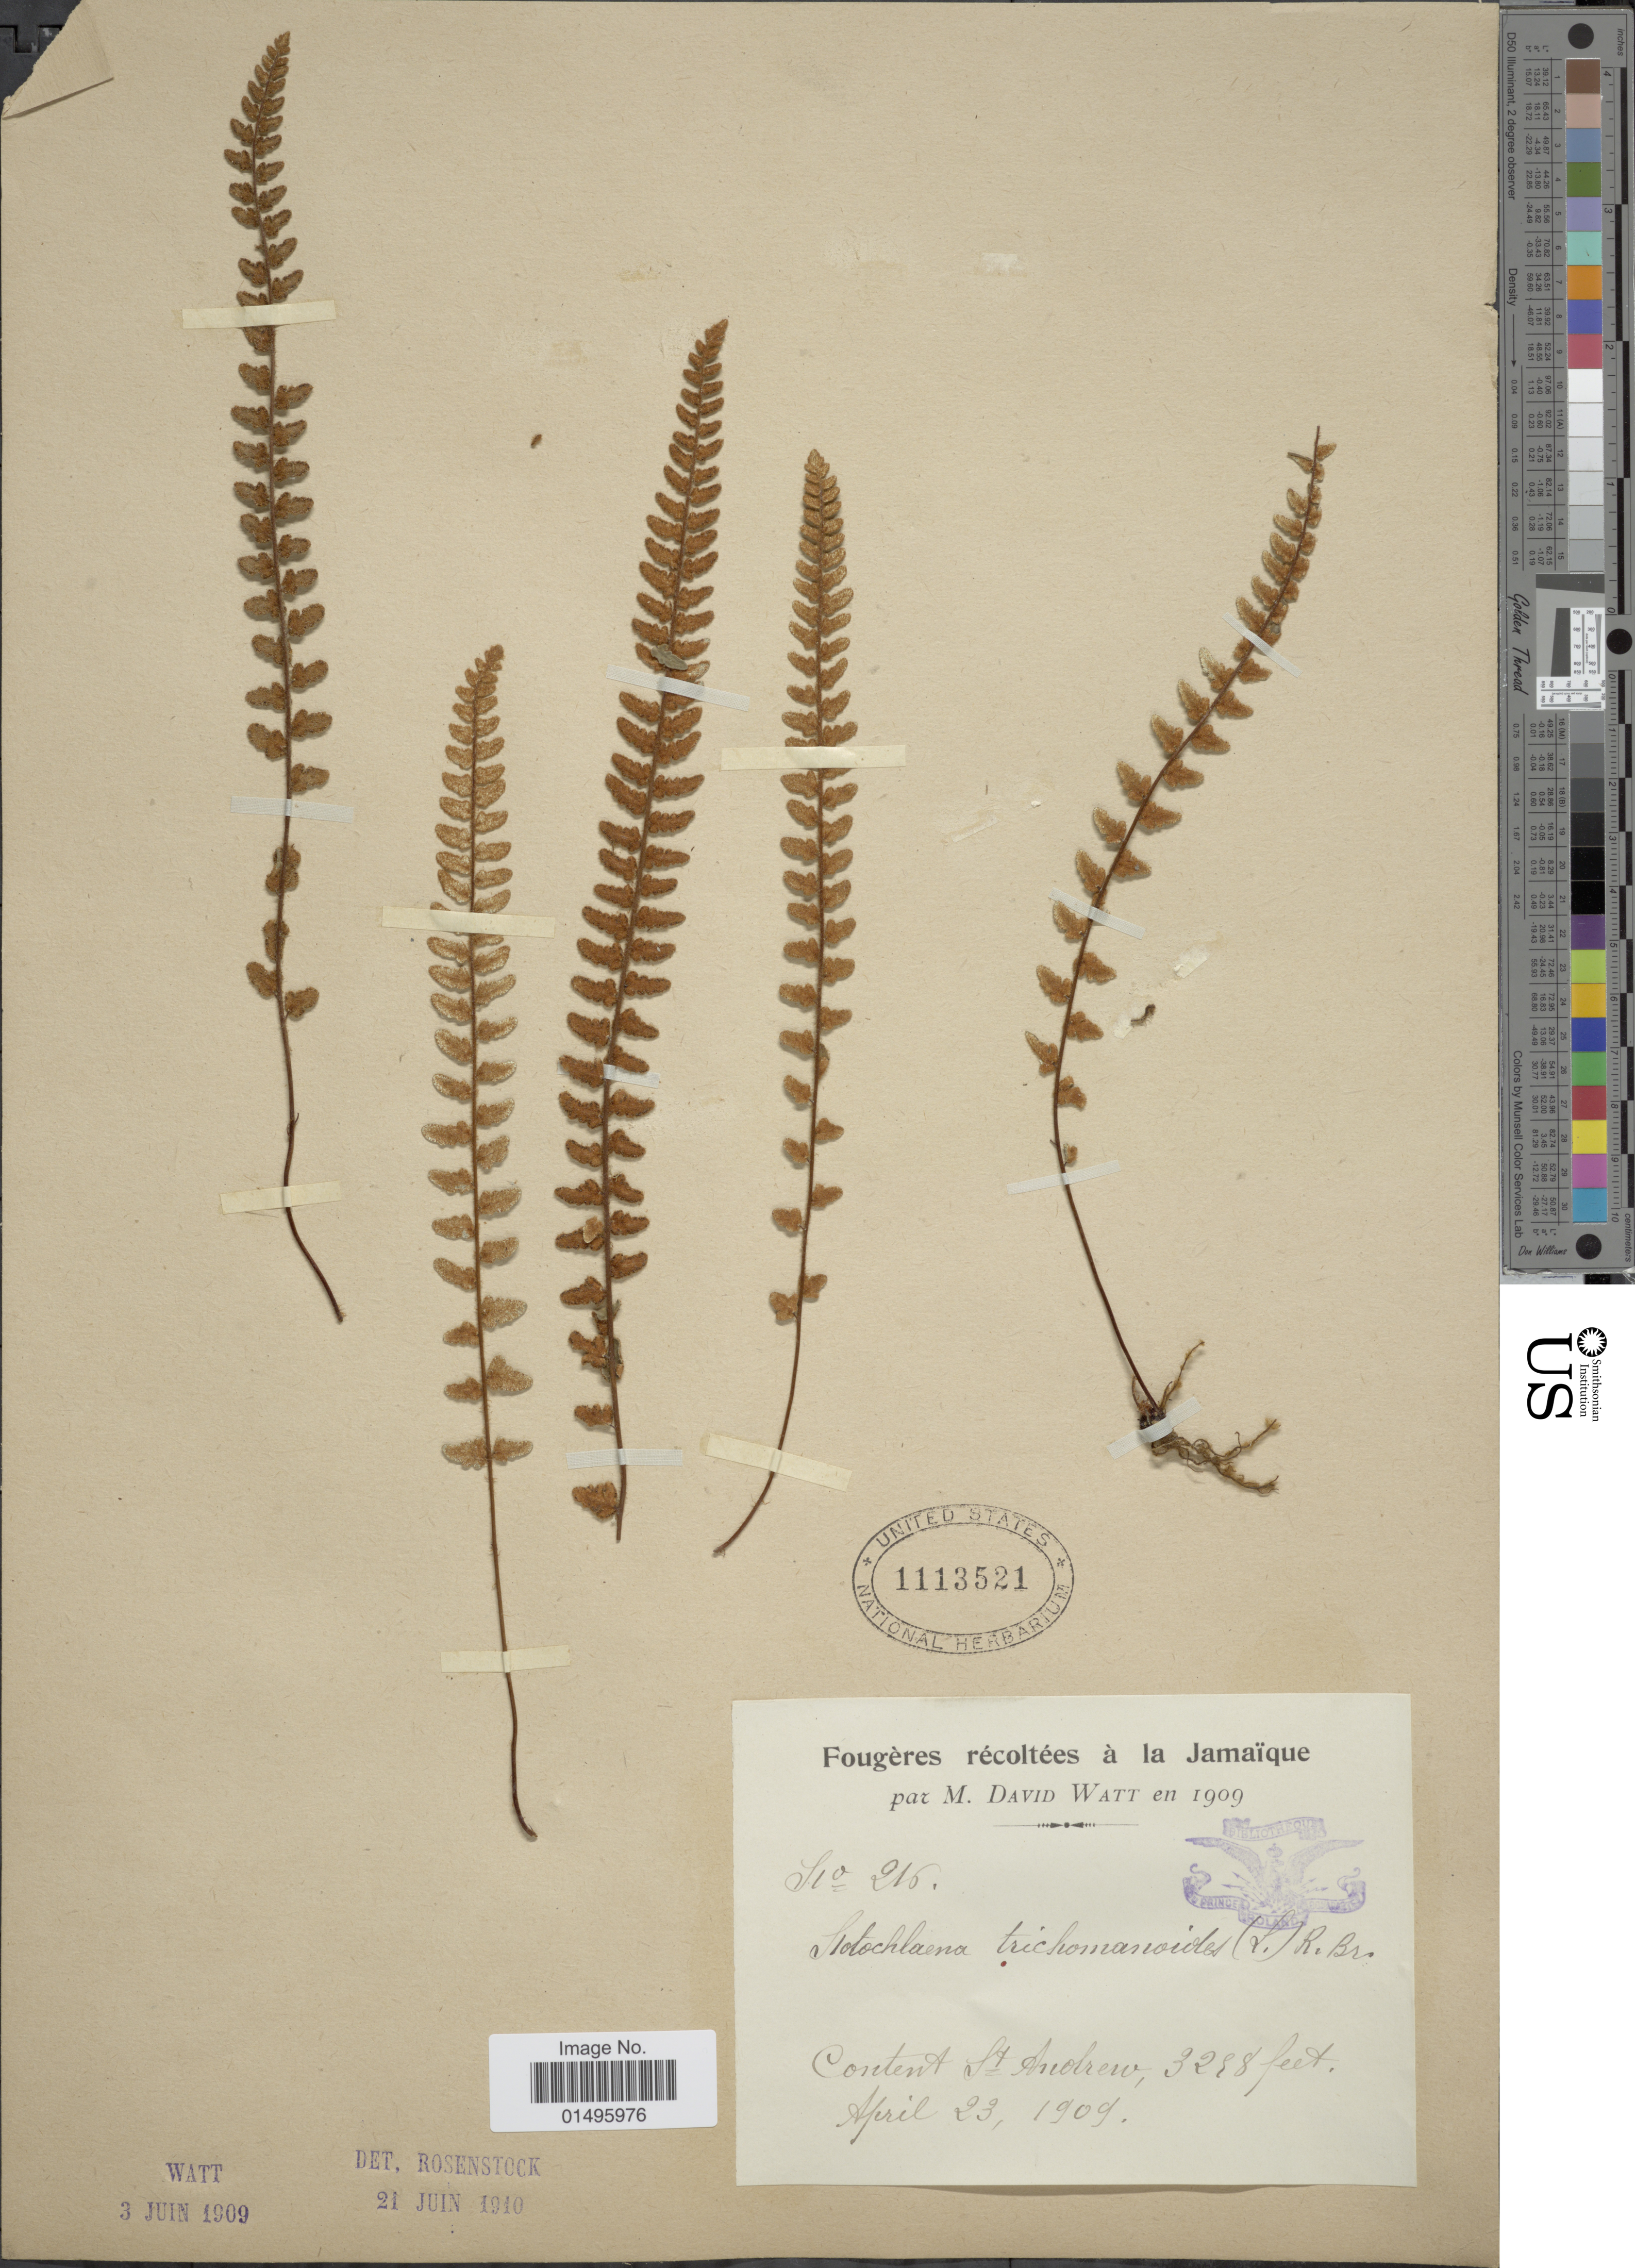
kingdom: Plantae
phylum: Tracheophyta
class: Polypodiopsida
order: Polypodiales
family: Pteridaceae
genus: Notholaena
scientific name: Notholaena trichomanoides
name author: (L.) Desv.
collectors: D. A. P. Watt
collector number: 216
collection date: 1909-04-23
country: Jamaica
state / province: Saint Andrew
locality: Jamaica, Content St, Andrew.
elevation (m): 993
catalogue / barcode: US 1113521